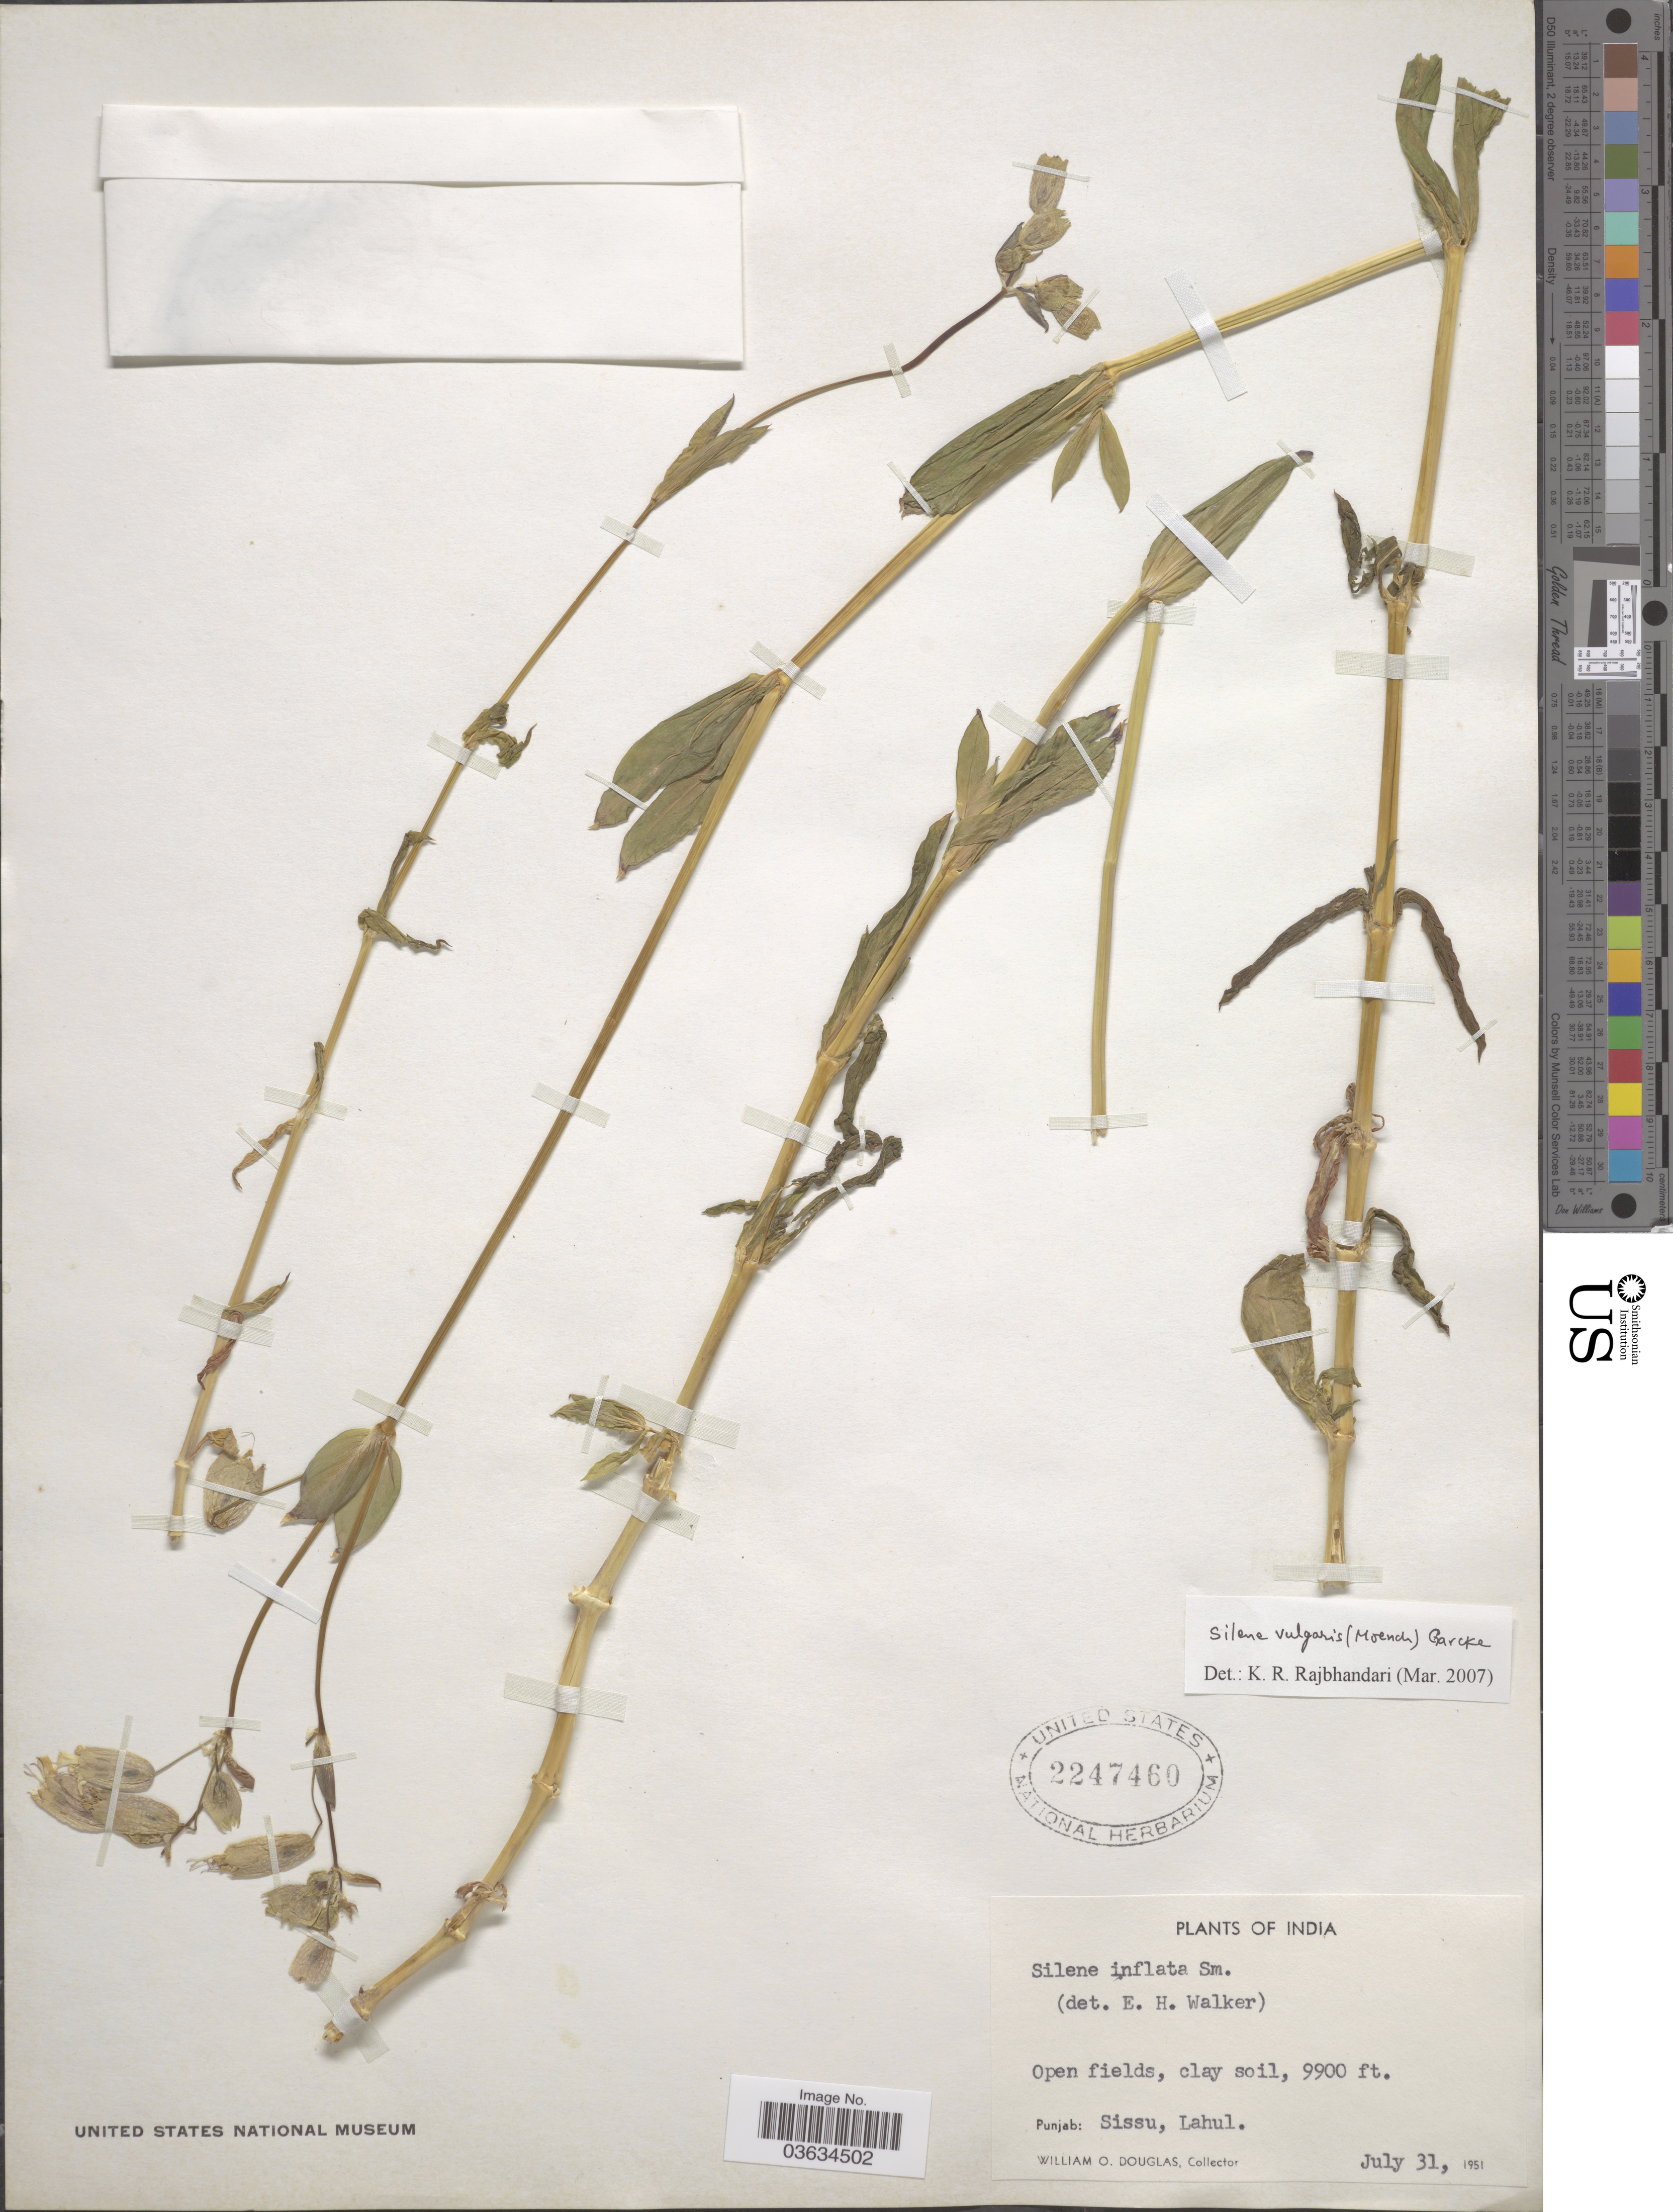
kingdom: Plantae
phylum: Tracheophyta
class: Magnoliopsida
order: Caryophyllales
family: Caryophyllaceae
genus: Silene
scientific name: Silene vulgaris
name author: (Moench) Garcke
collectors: W. Douglas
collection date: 1951-07-31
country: India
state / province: Punjab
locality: Sissu, Lahul.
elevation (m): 3018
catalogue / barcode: US 2247460